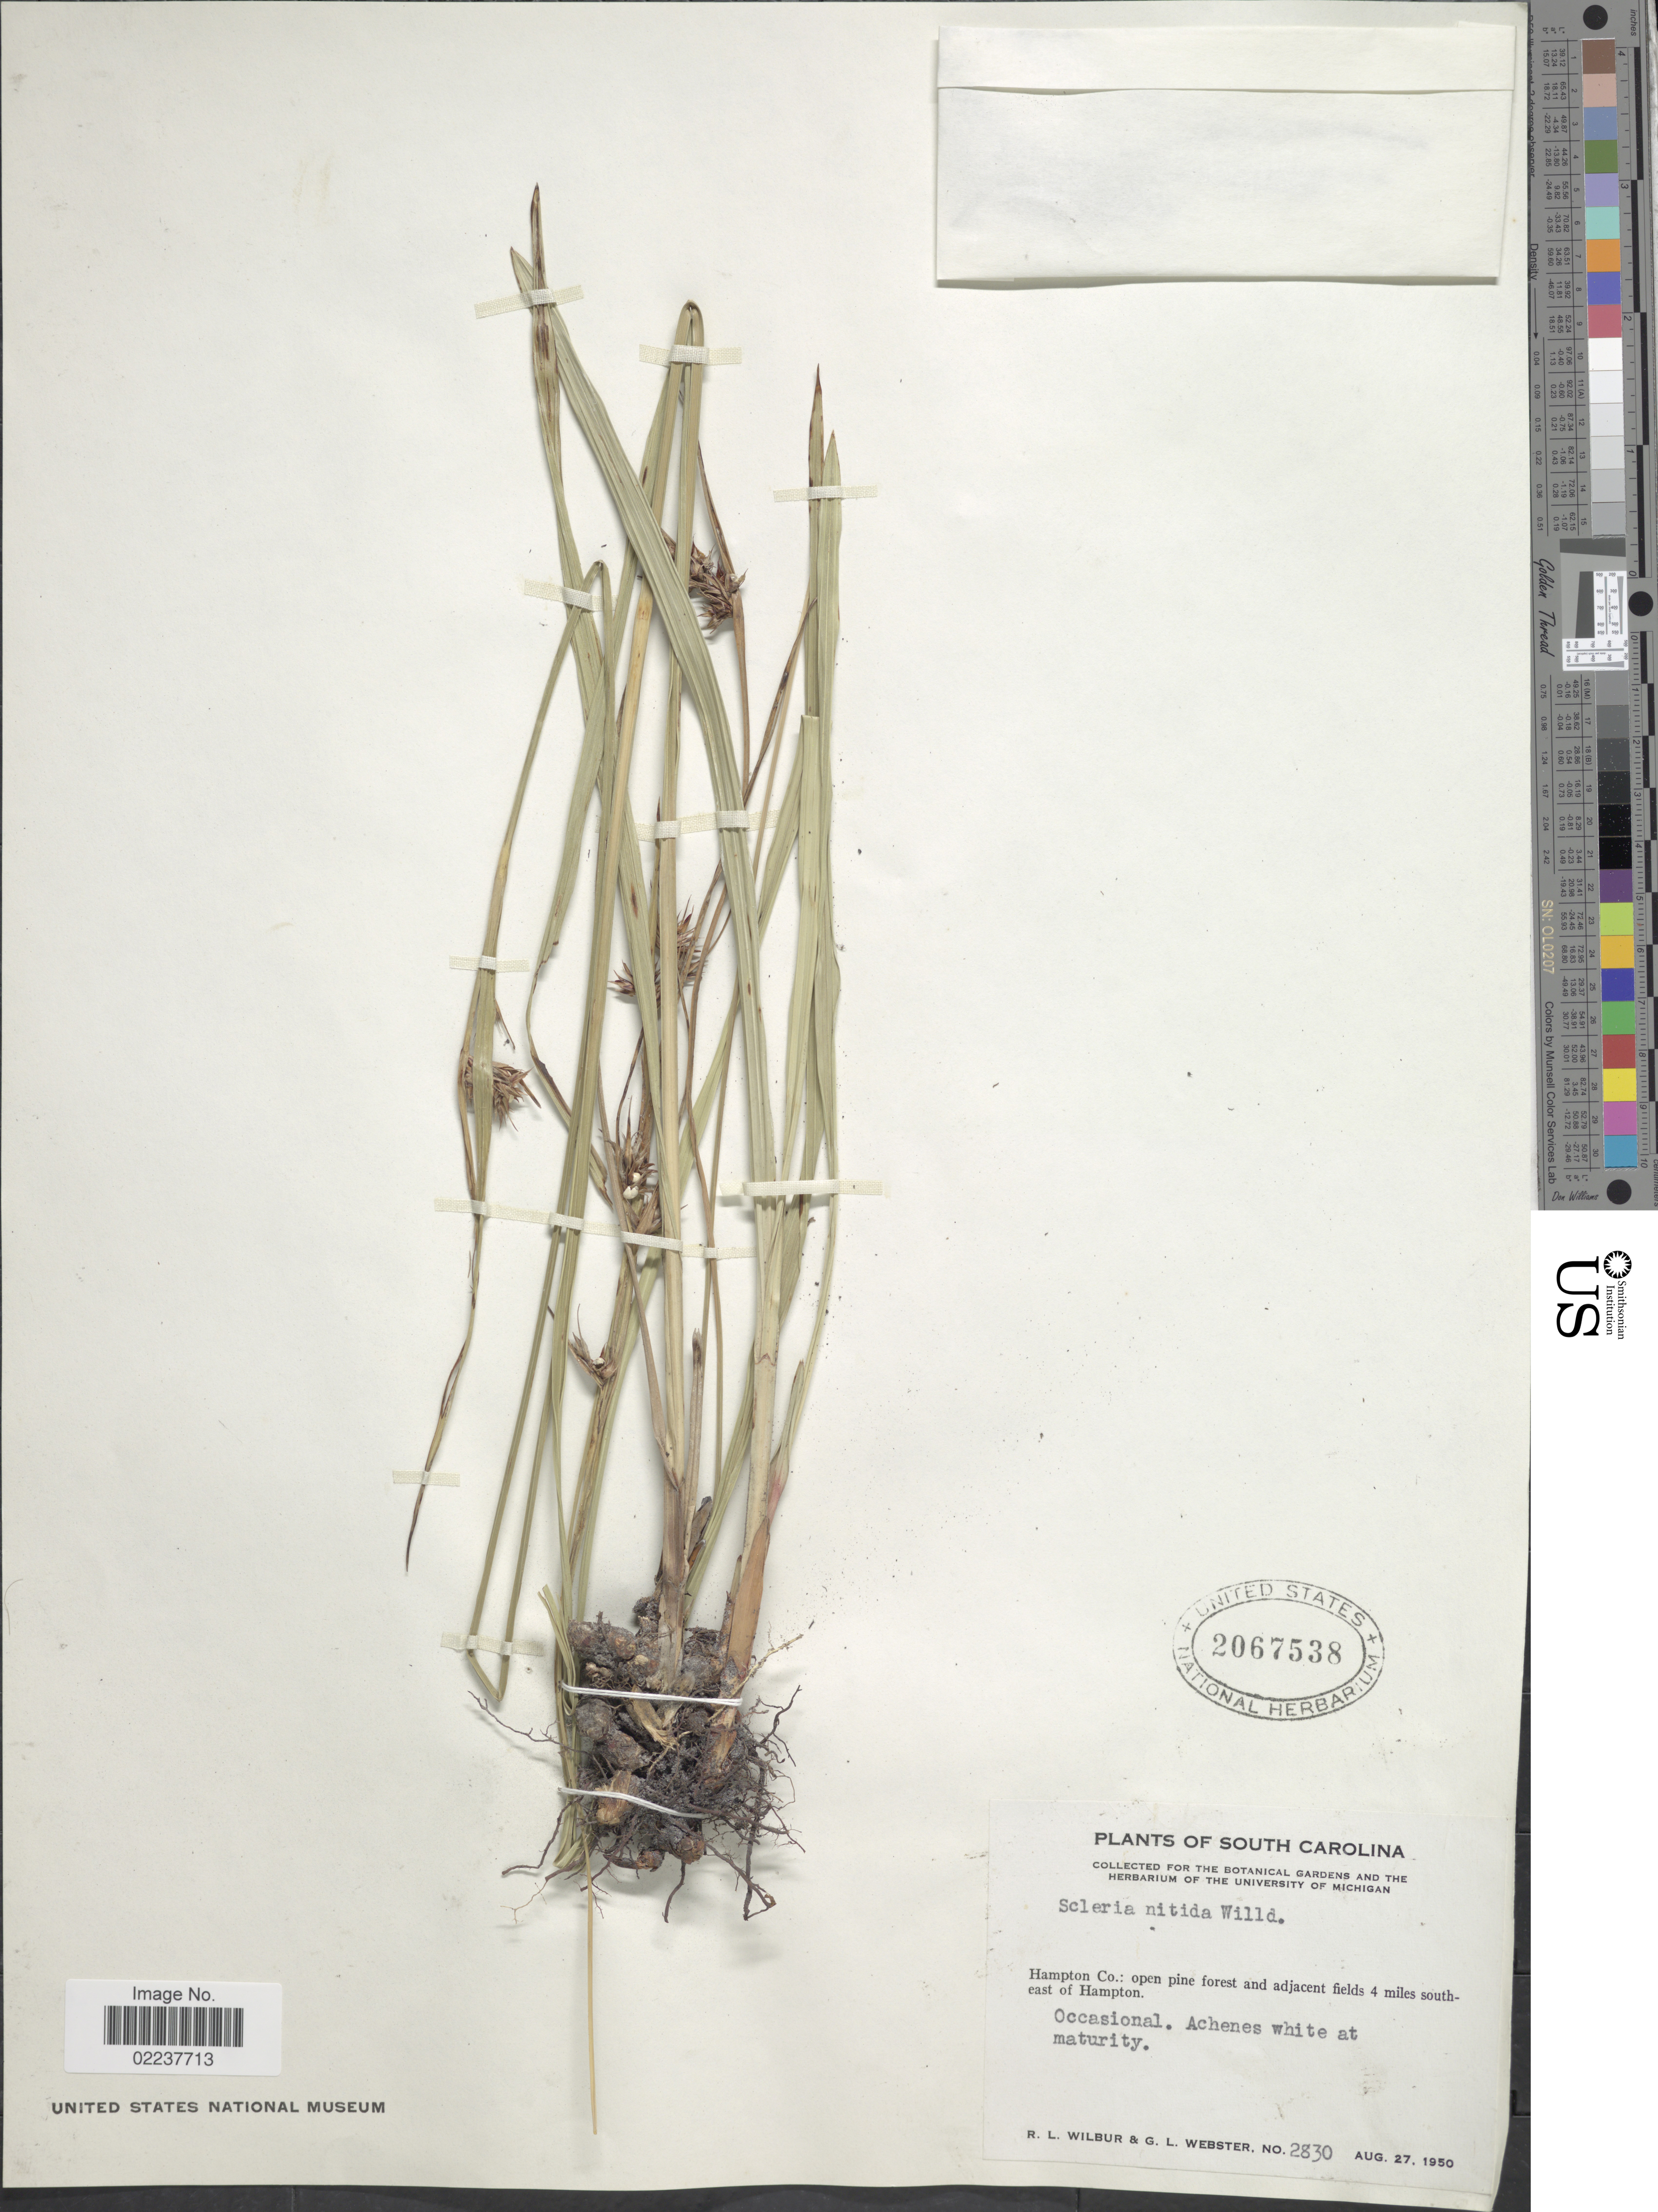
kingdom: Plantae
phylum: Tracheophyta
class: Liliopsida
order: Poales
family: Cyperaceae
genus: Scleria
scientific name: Scleria triglomerata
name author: Michx.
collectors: R. L. Wilbur & G. L. Webster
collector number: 2830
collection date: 1950-08-27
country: United States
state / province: South Carolina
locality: Hampton Co.: open pine forest and adjacent fields 4 miles south-east of Hampton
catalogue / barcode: US 2067538